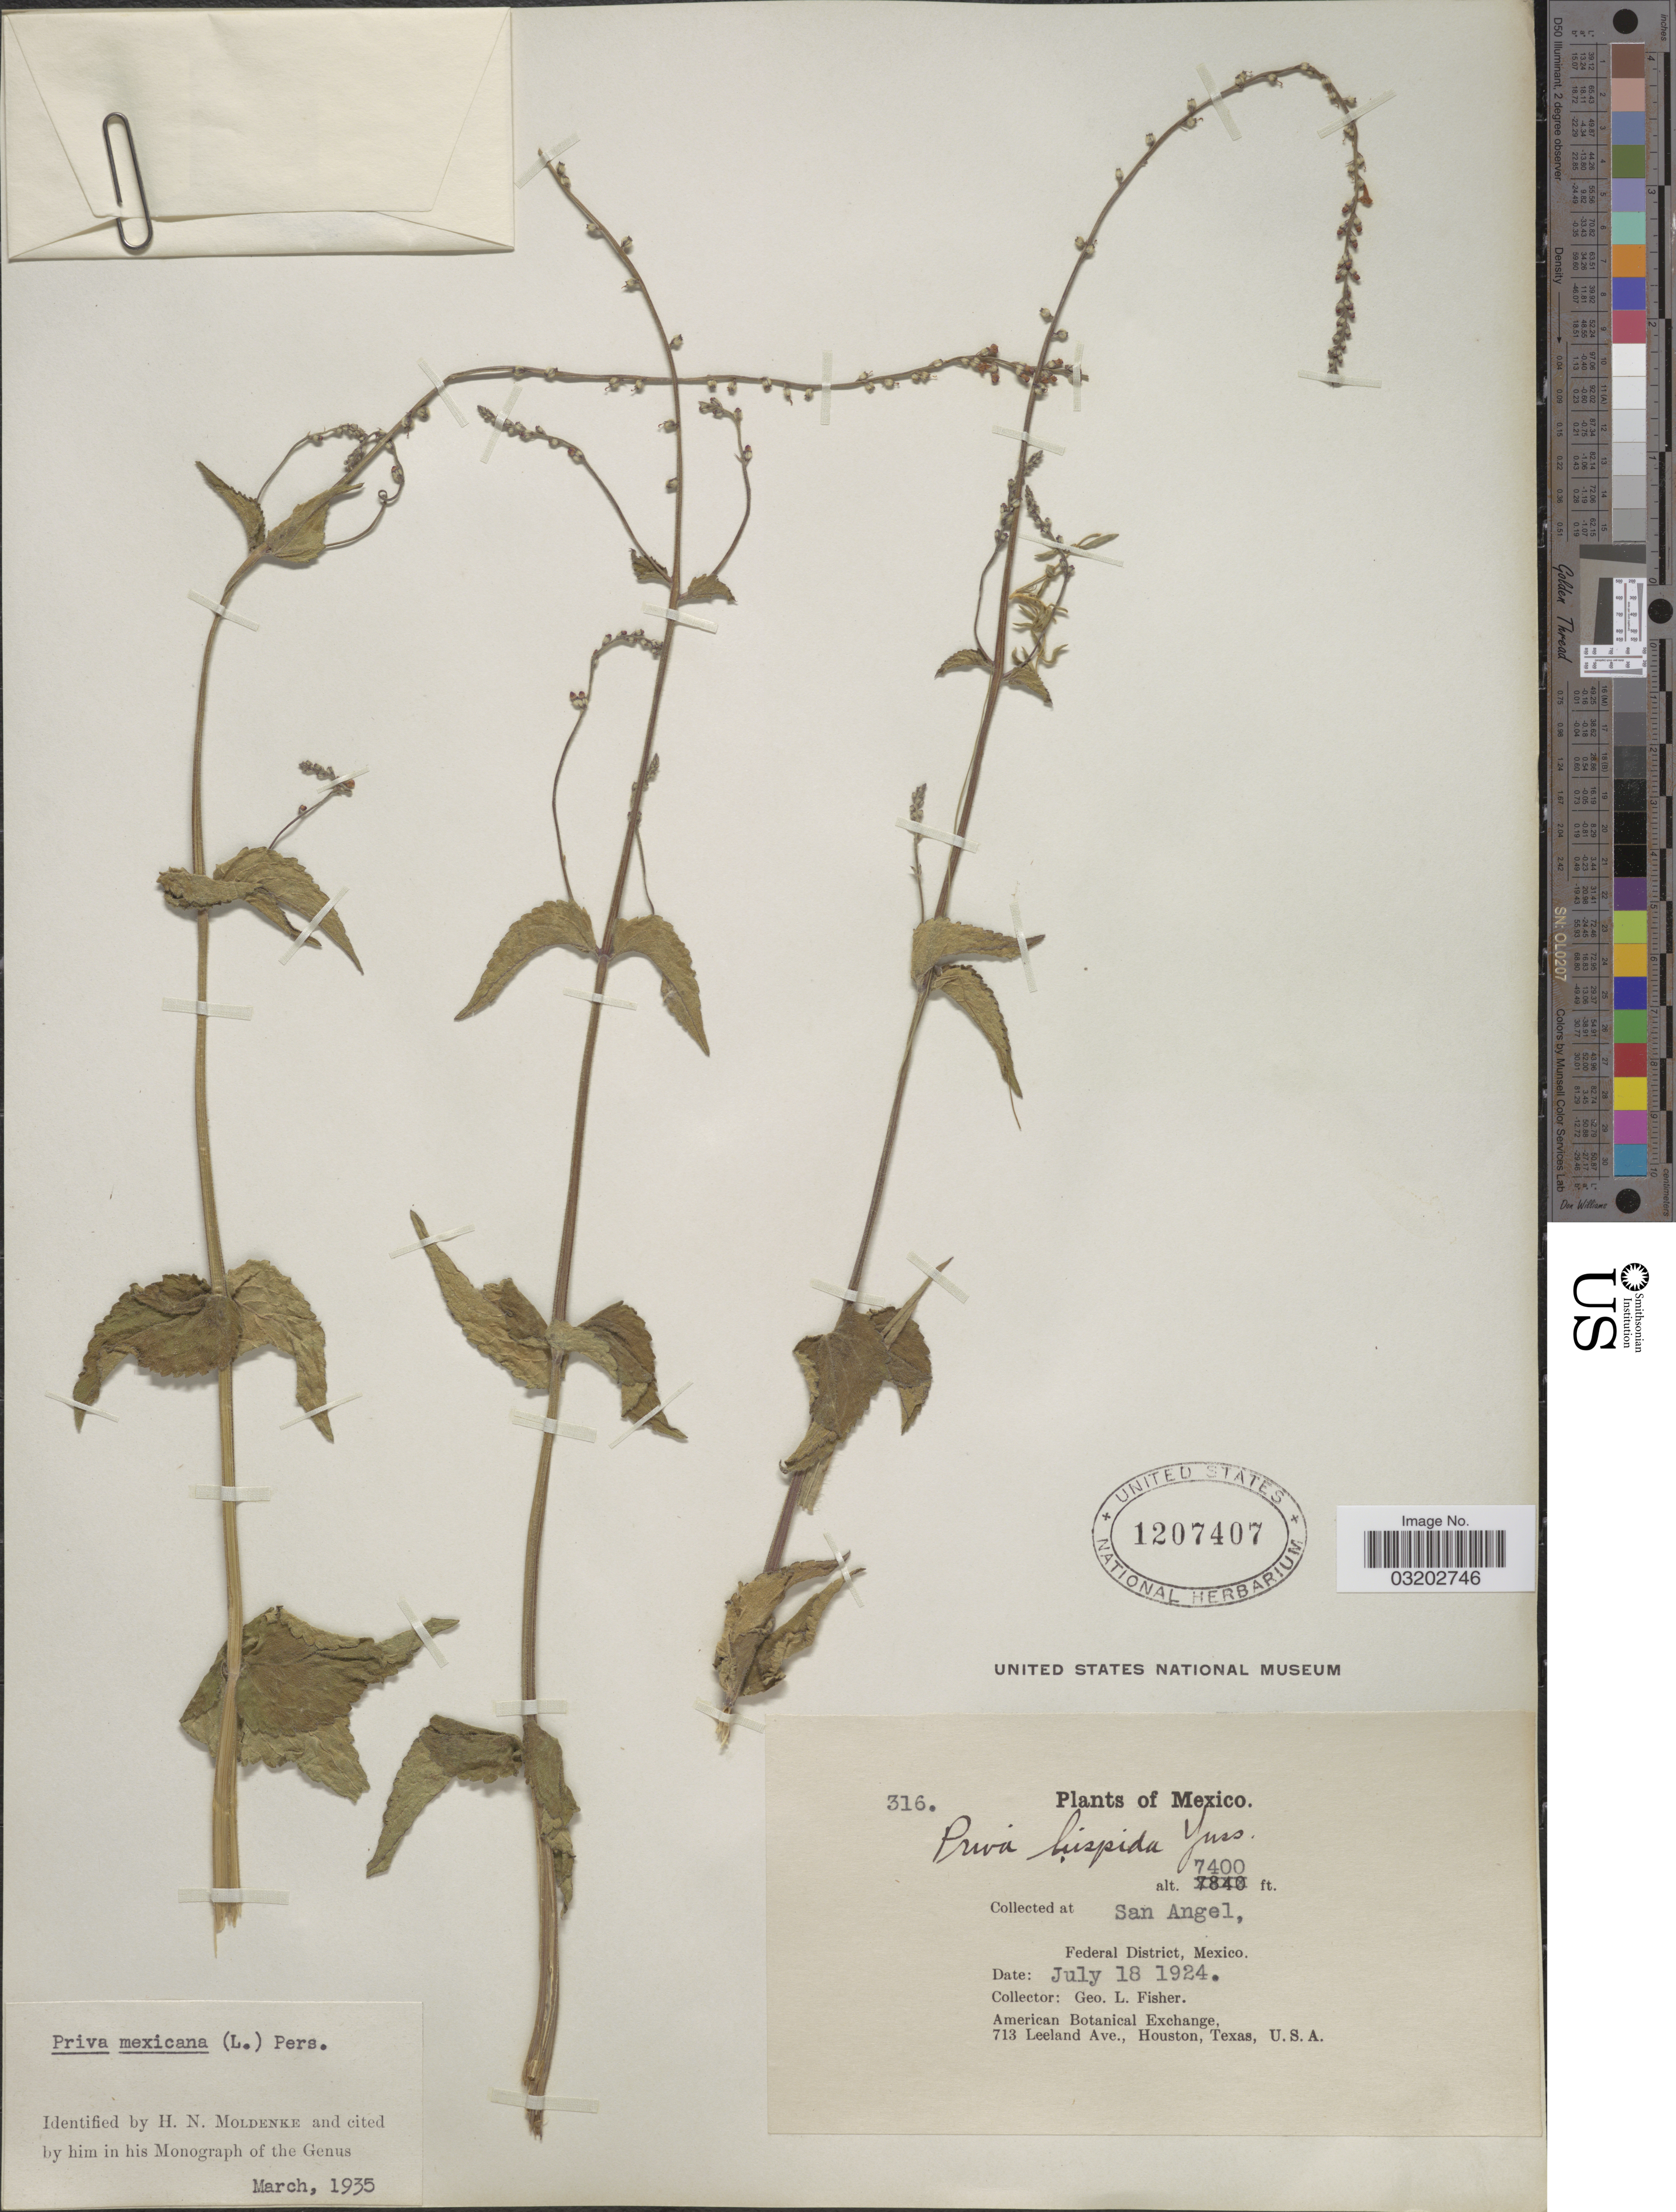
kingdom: Plantae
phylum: Tracheophyta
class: Magnoliopsida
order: Lamiales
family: Verbenaceae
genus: Priva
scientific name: Priva mexicana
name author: (L.) Pers.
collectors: G. L. Fisher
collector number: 316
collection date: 1924-07-18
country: Mexico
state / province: Distrito Federal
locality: San Angel, Federal District.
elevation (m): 2256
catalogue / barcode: US 1207407